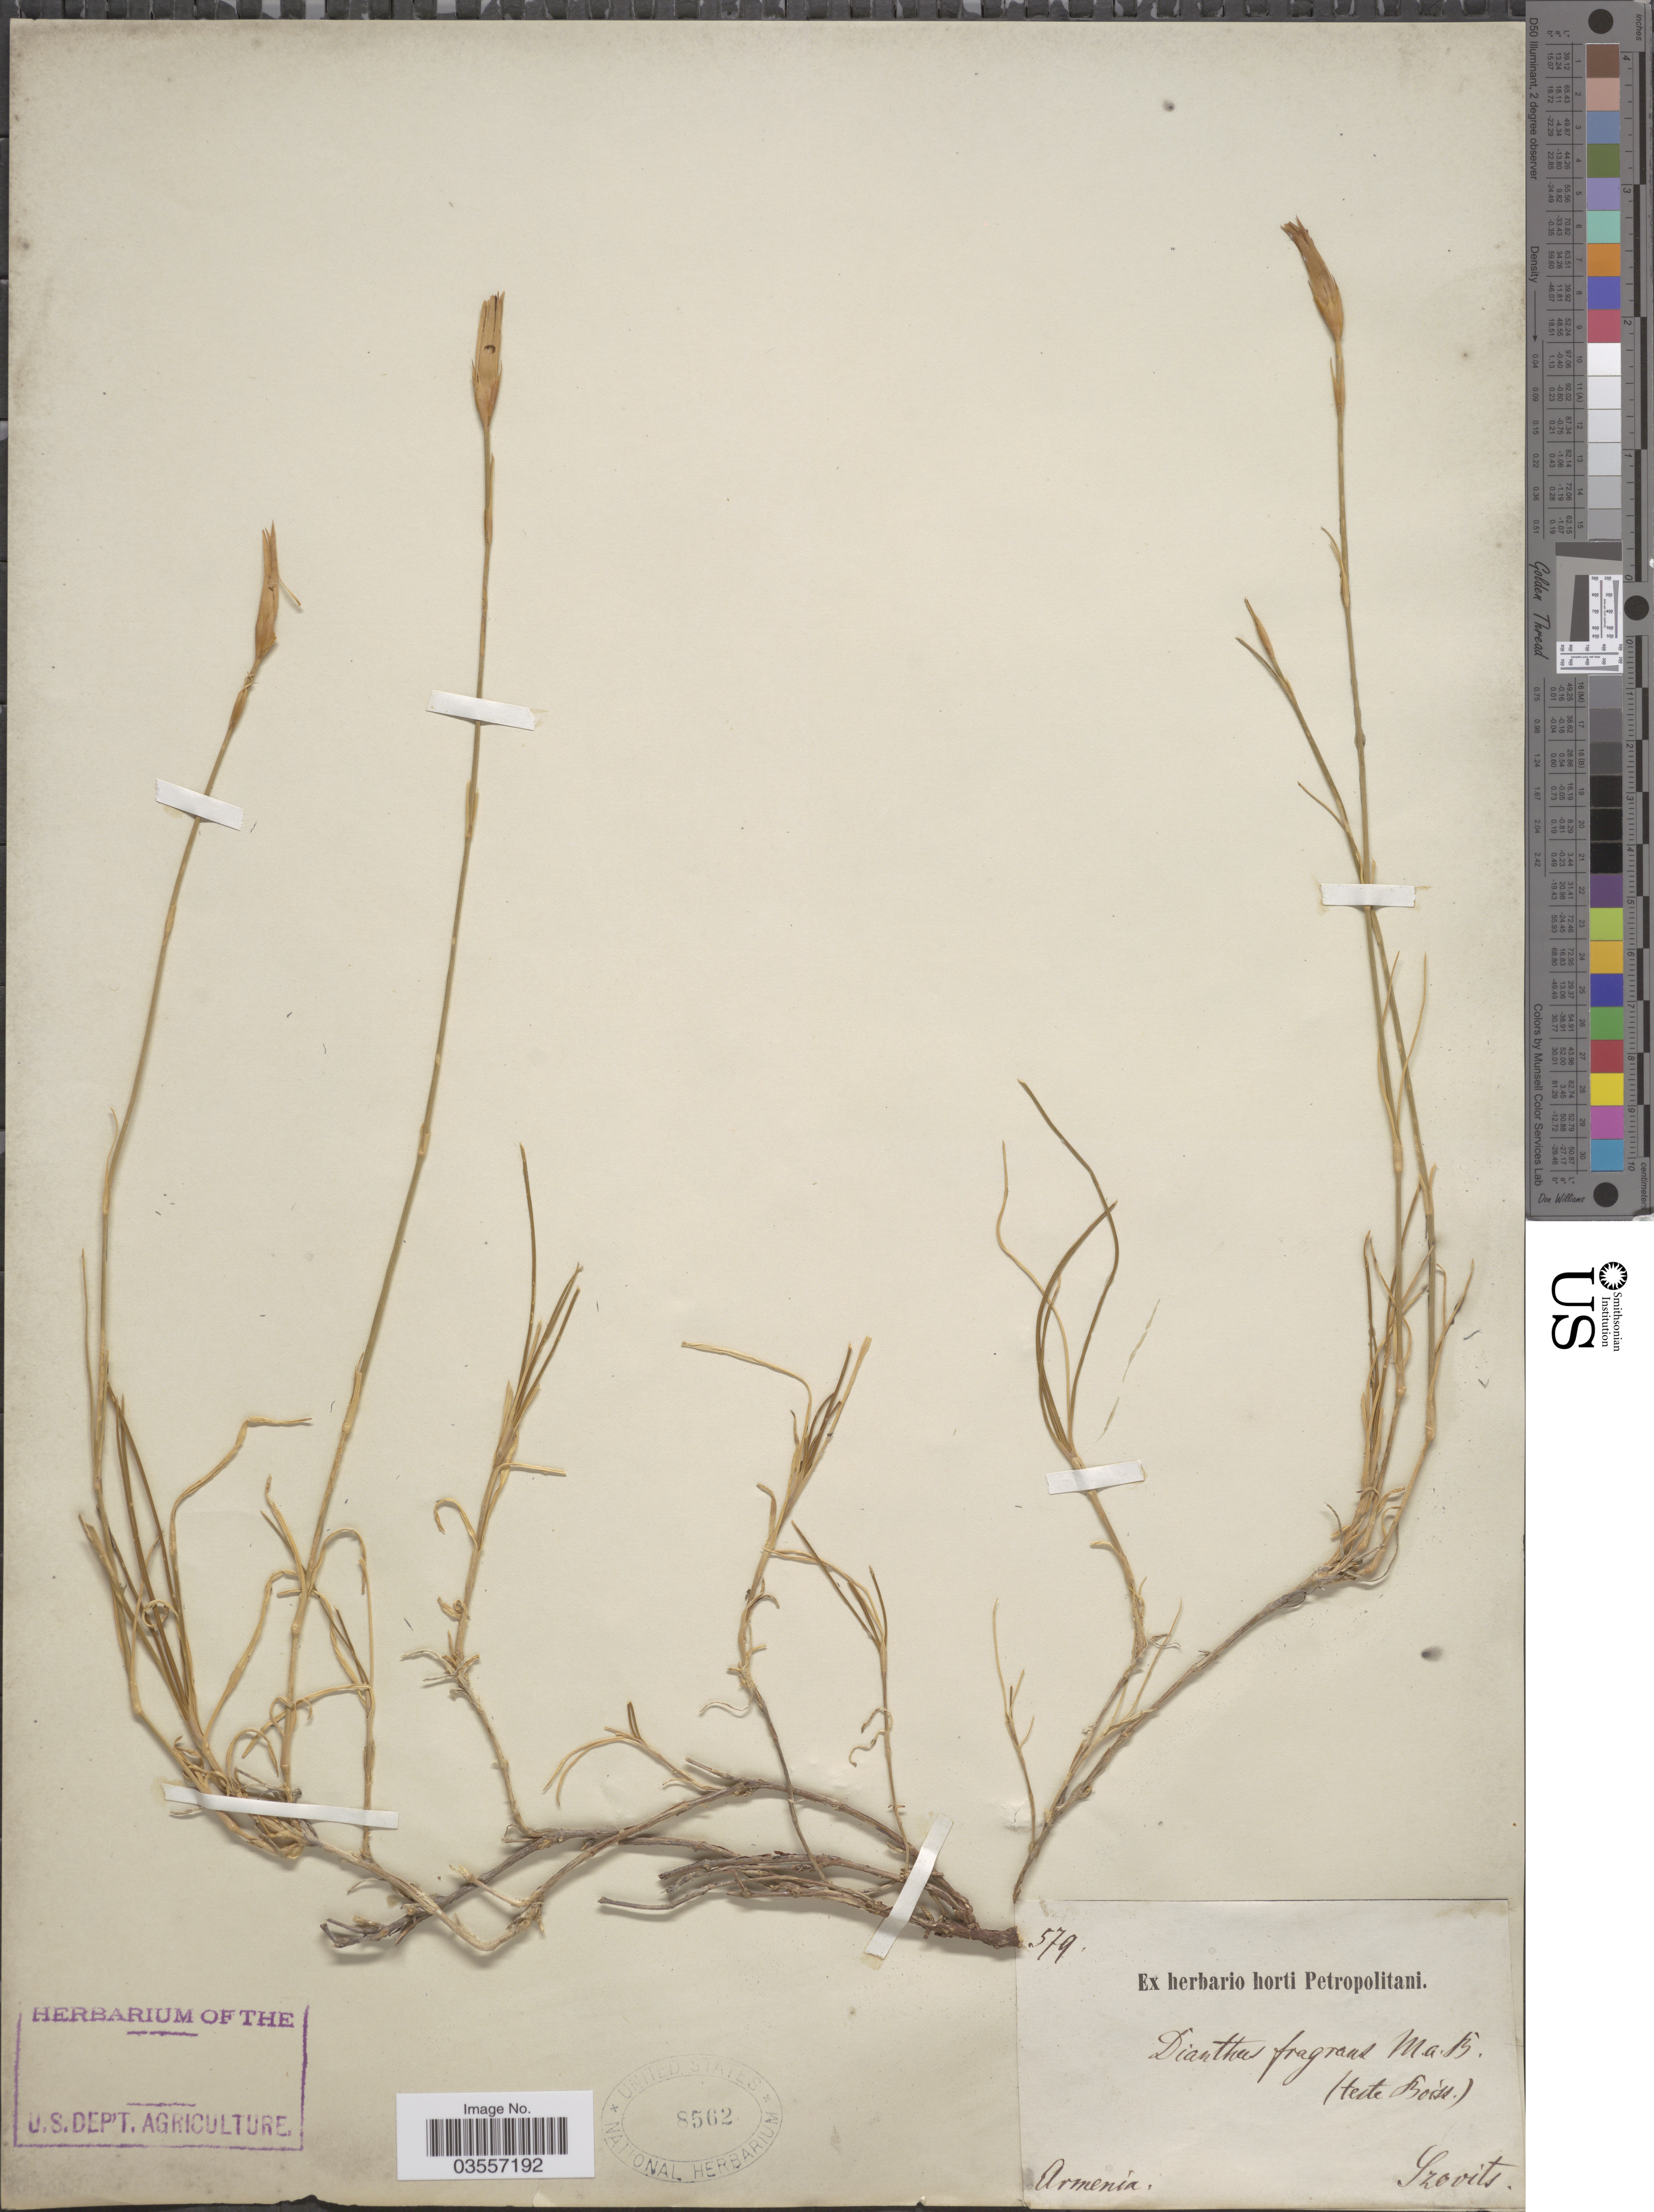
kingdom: Plantae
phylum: Tracheophyta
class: Magnoliopsida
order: Caryophyllales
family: Caryophyllaceae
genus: Dianthus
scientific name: Dianthus fragrans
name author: M. Bieb.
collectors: Szovits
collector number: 579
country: Armenia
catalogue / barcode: US 8562